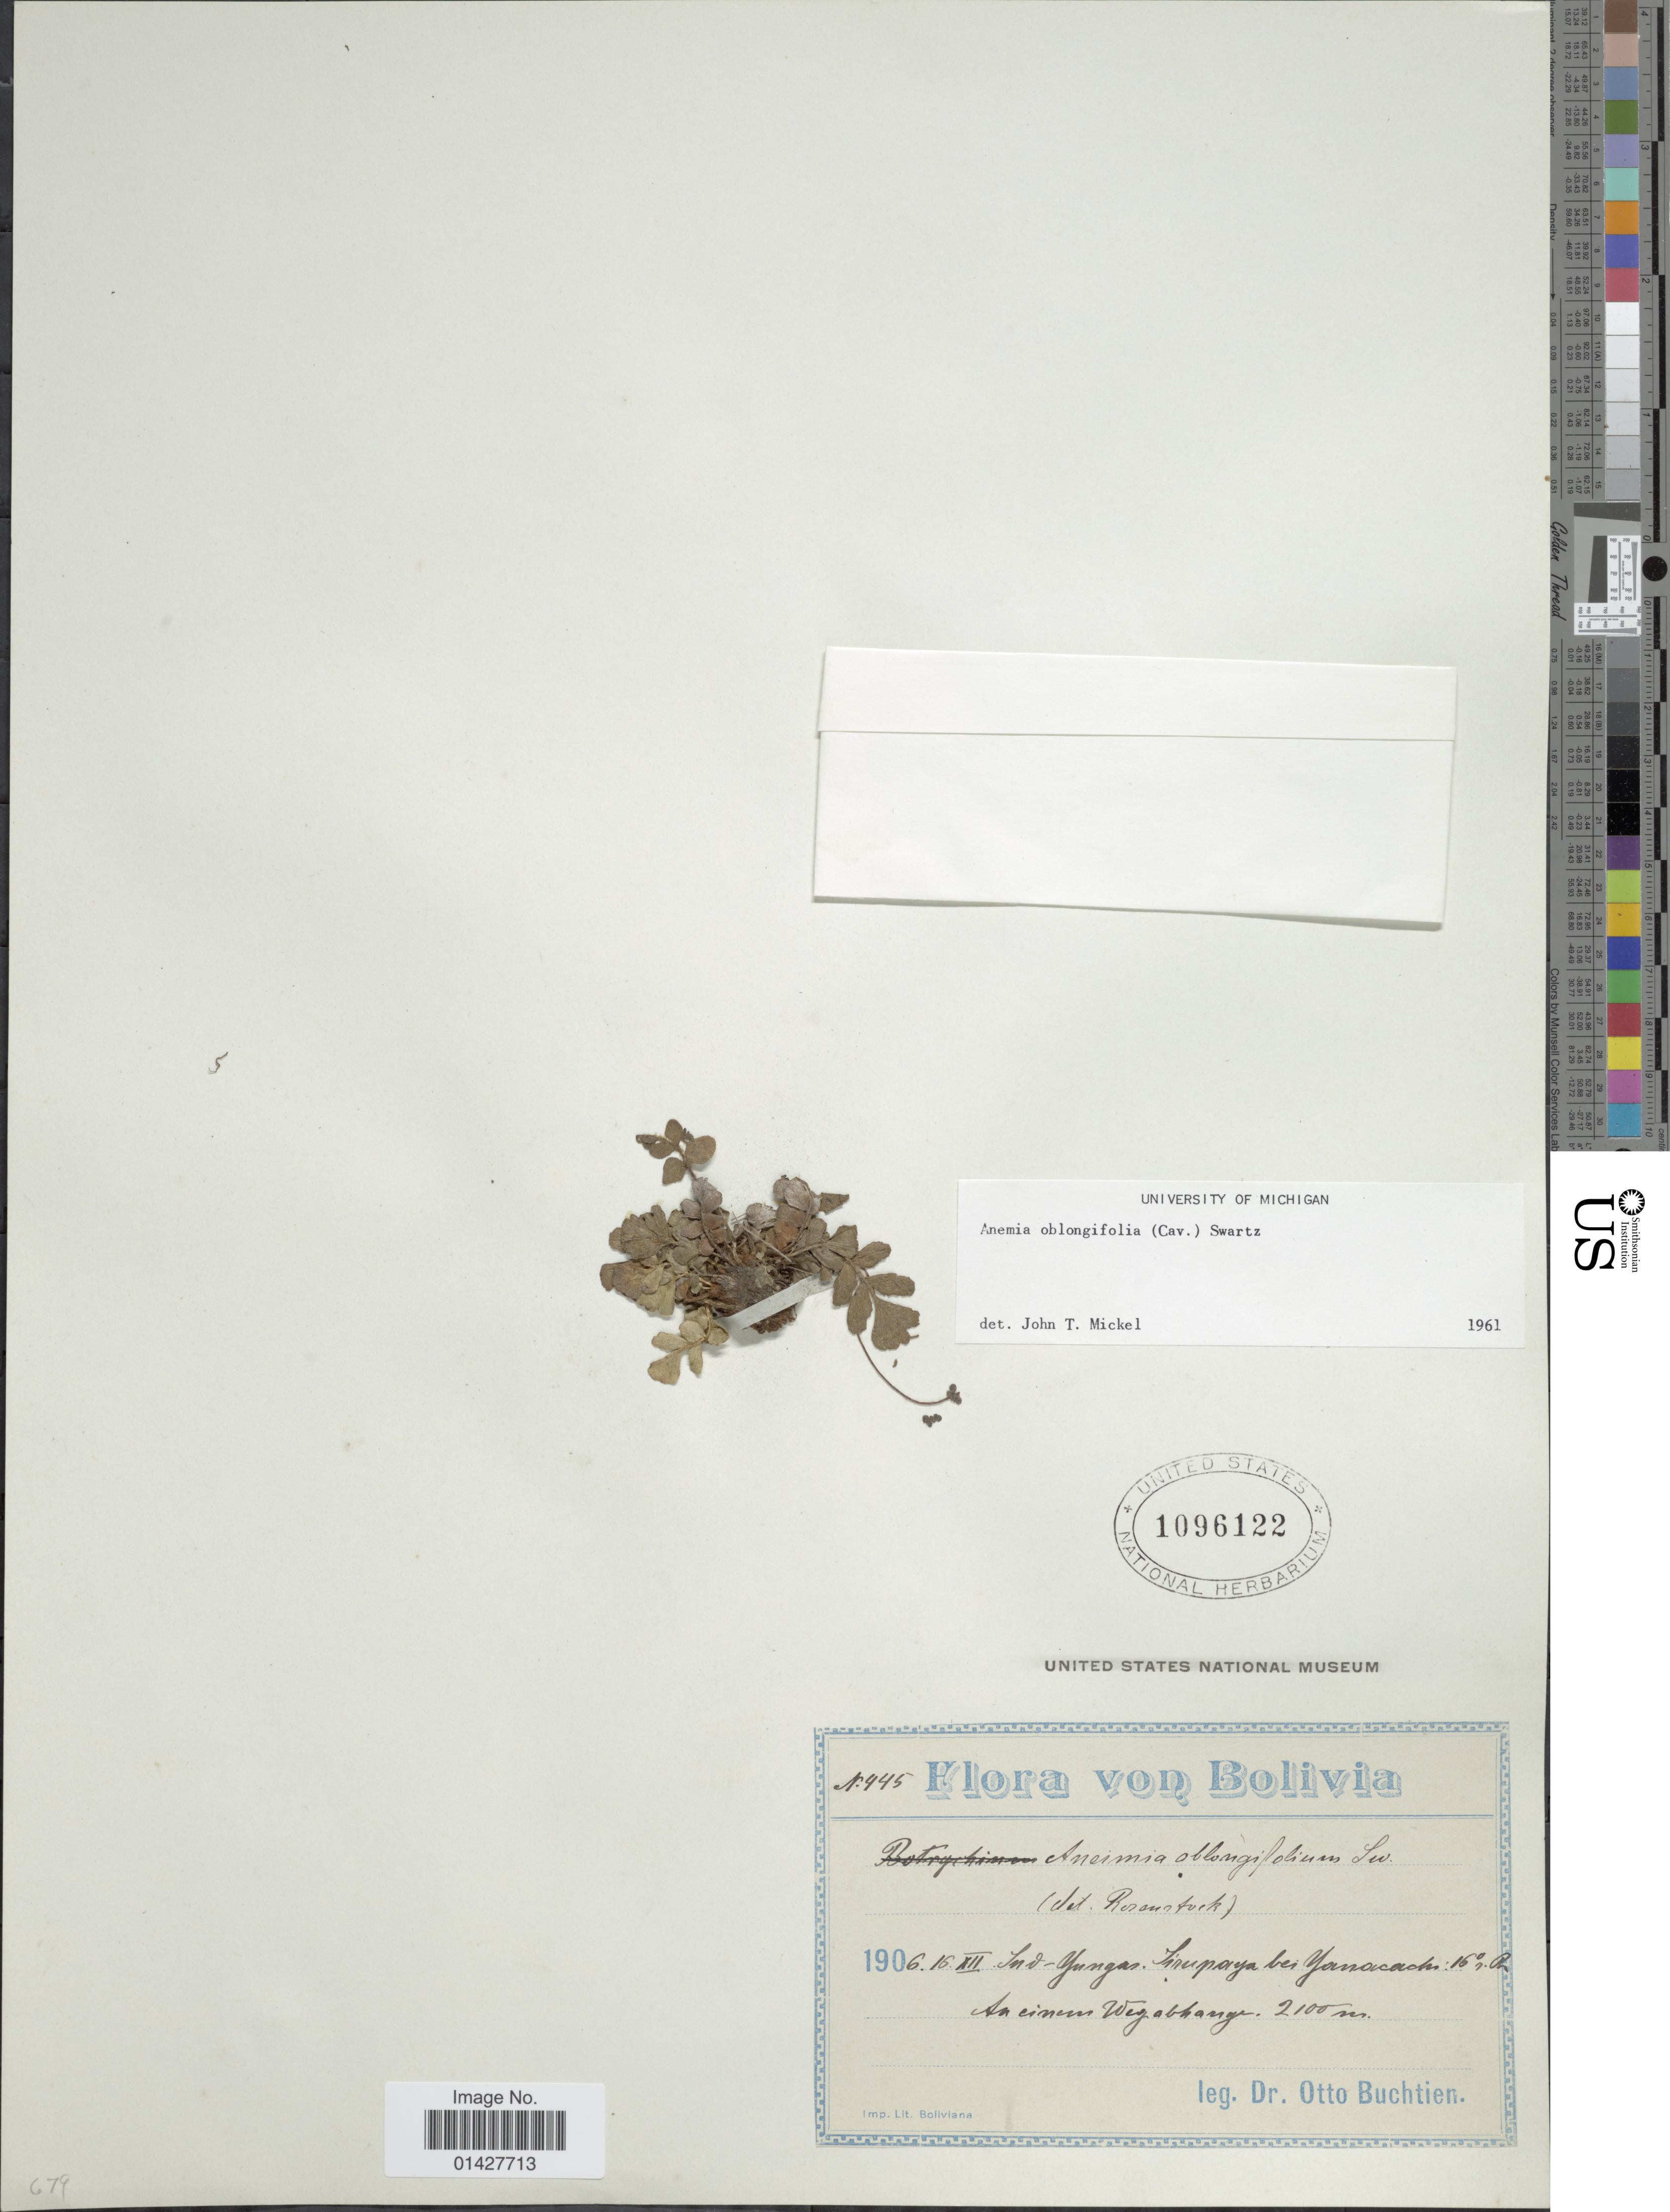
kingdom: Plantae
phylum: Tracheophyta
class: Polypodiopsida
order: Schizaeales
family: Anemiaceae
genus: Anemia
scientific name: Anemia oblongifolia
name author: (Cav.) Sw.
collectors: O. Buchtien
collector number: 945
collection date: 1906-12-16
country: Bolivia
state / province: La Paz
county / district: Sud Yungas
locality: Sirupaya bei Yanacachi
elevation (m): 2100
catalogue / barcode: US 1096122